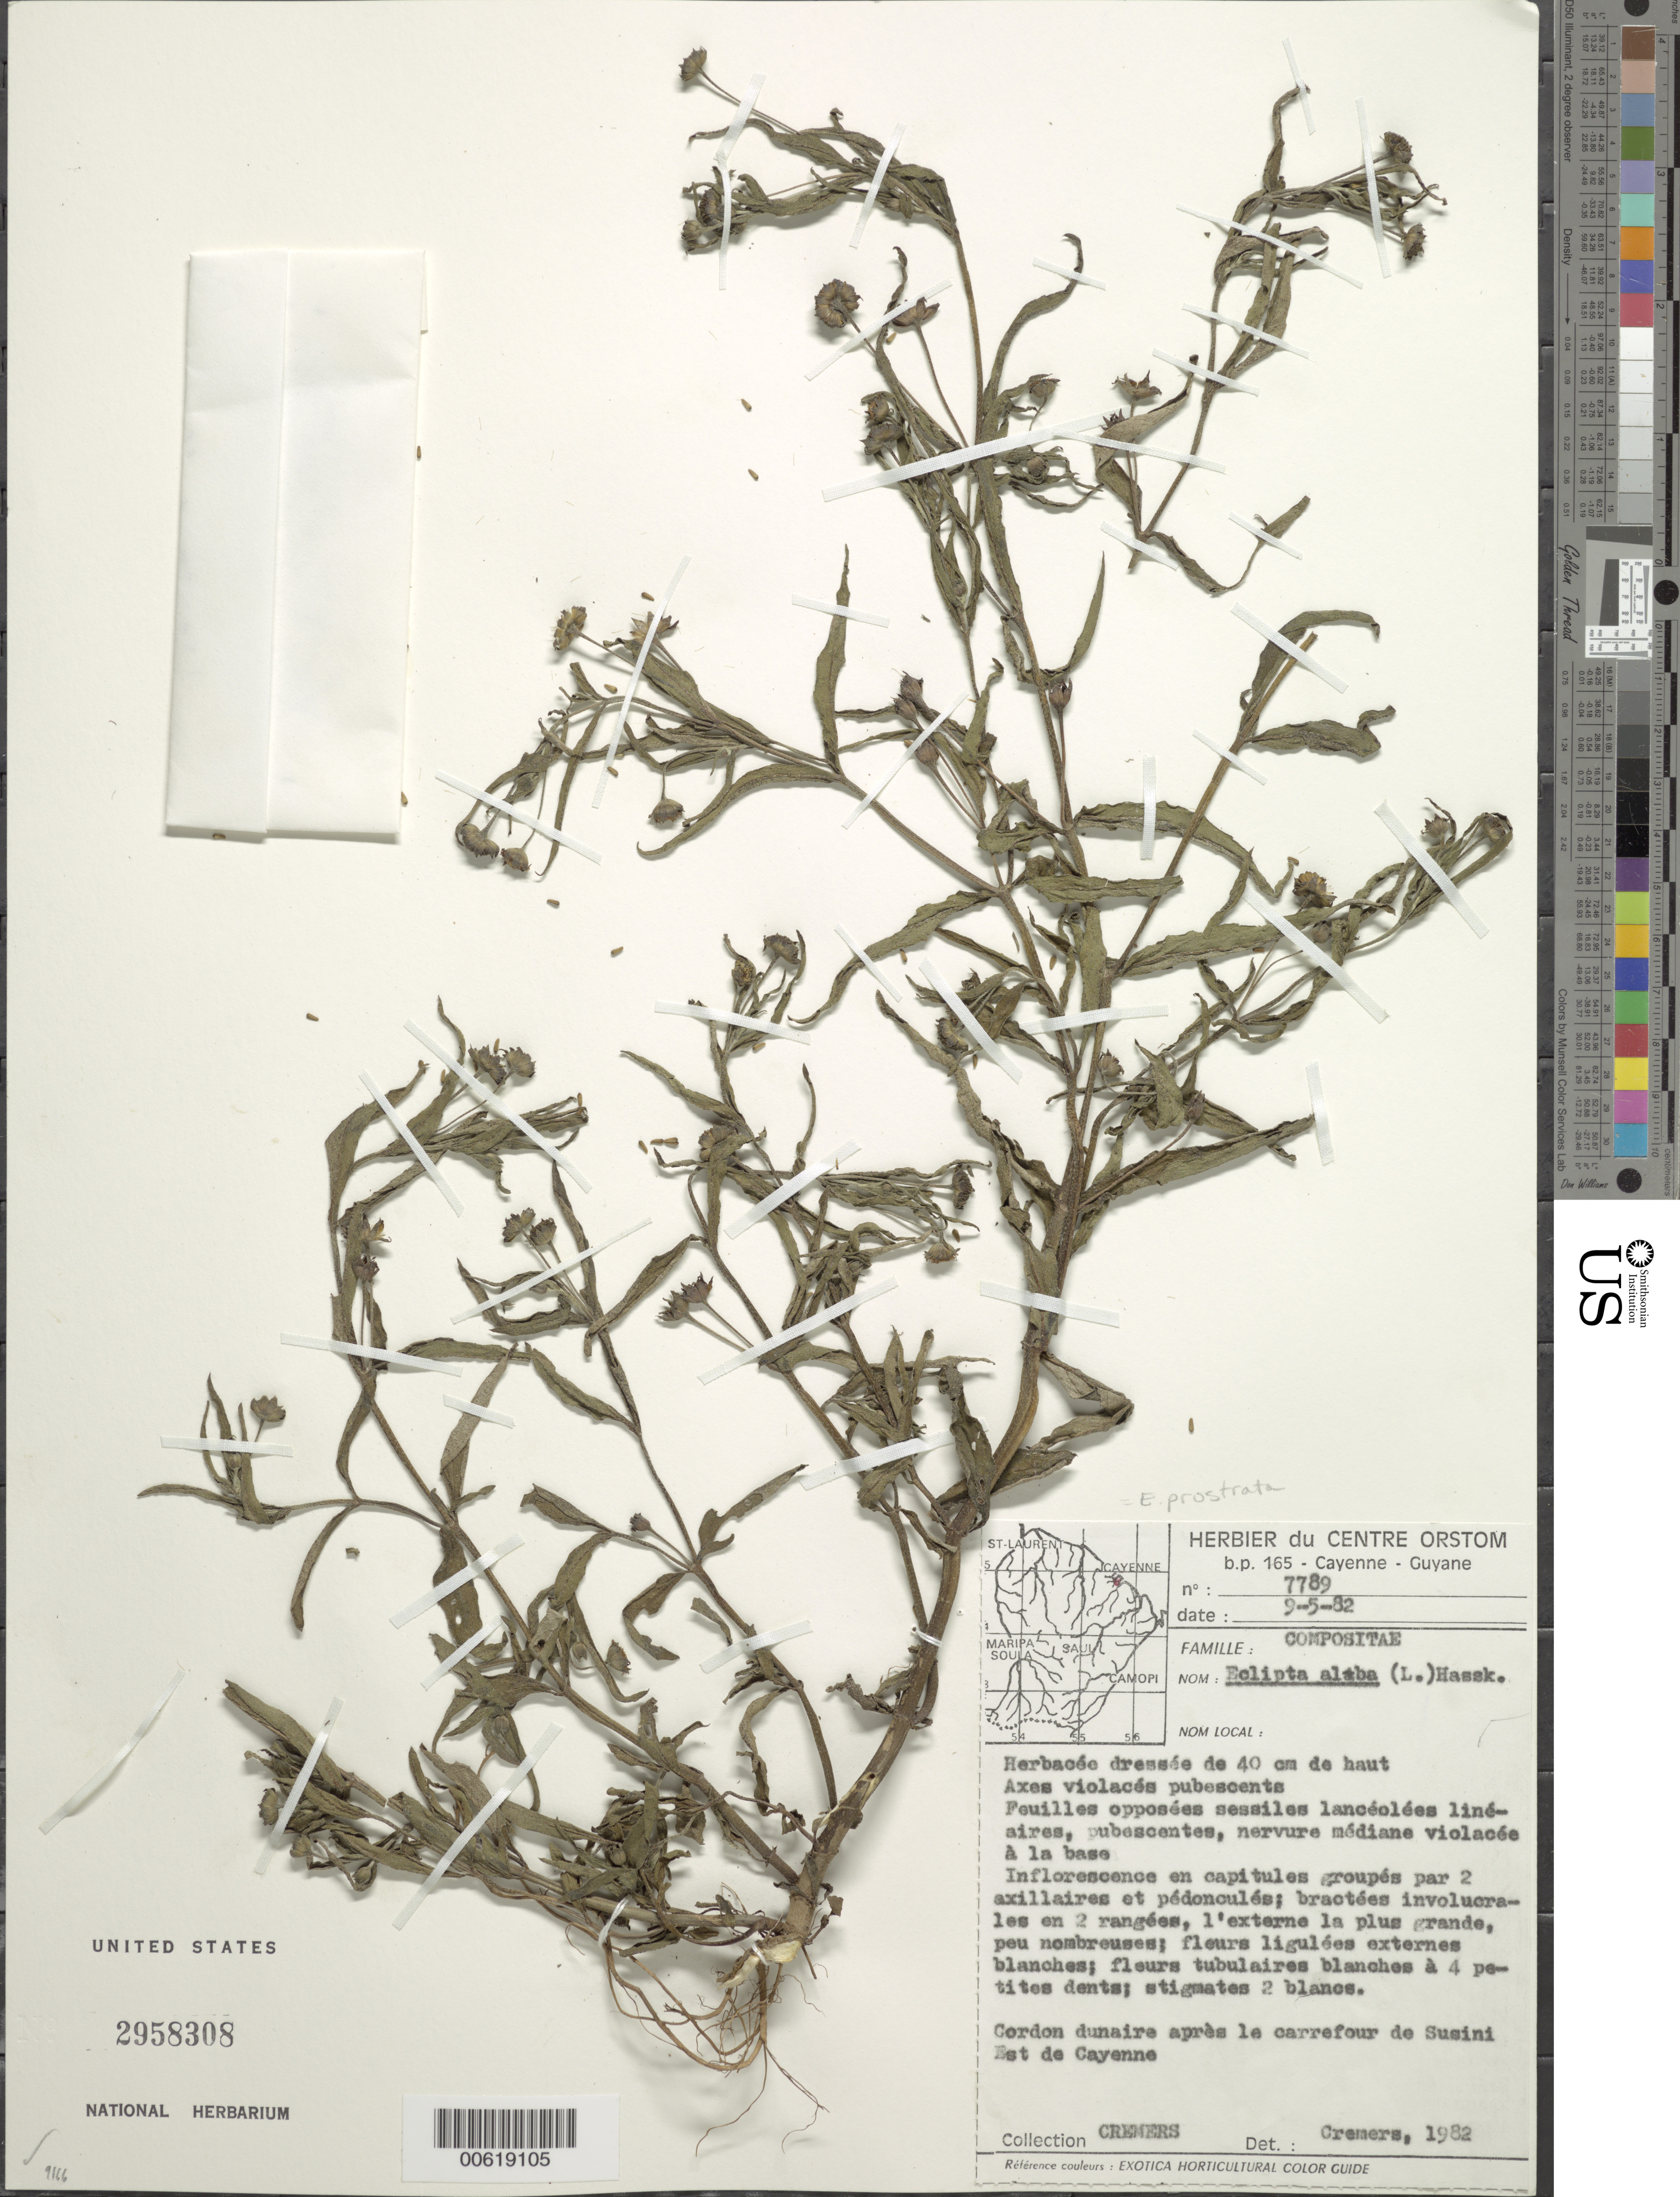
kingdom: Plantae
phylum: Tracheophyta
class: Magnoliopsida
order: Asterales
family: Asteraceae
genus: Eclipta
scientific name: Eclipta prostrata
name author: (L.) L.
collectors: G. Cremers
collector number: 7789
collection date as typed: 9-May-82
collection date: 1982-05-09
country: French Guiana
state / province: Cayenne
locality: Cayenne, E, cordon dunaire apres le carrefour de Susini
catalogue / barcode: US 2958308